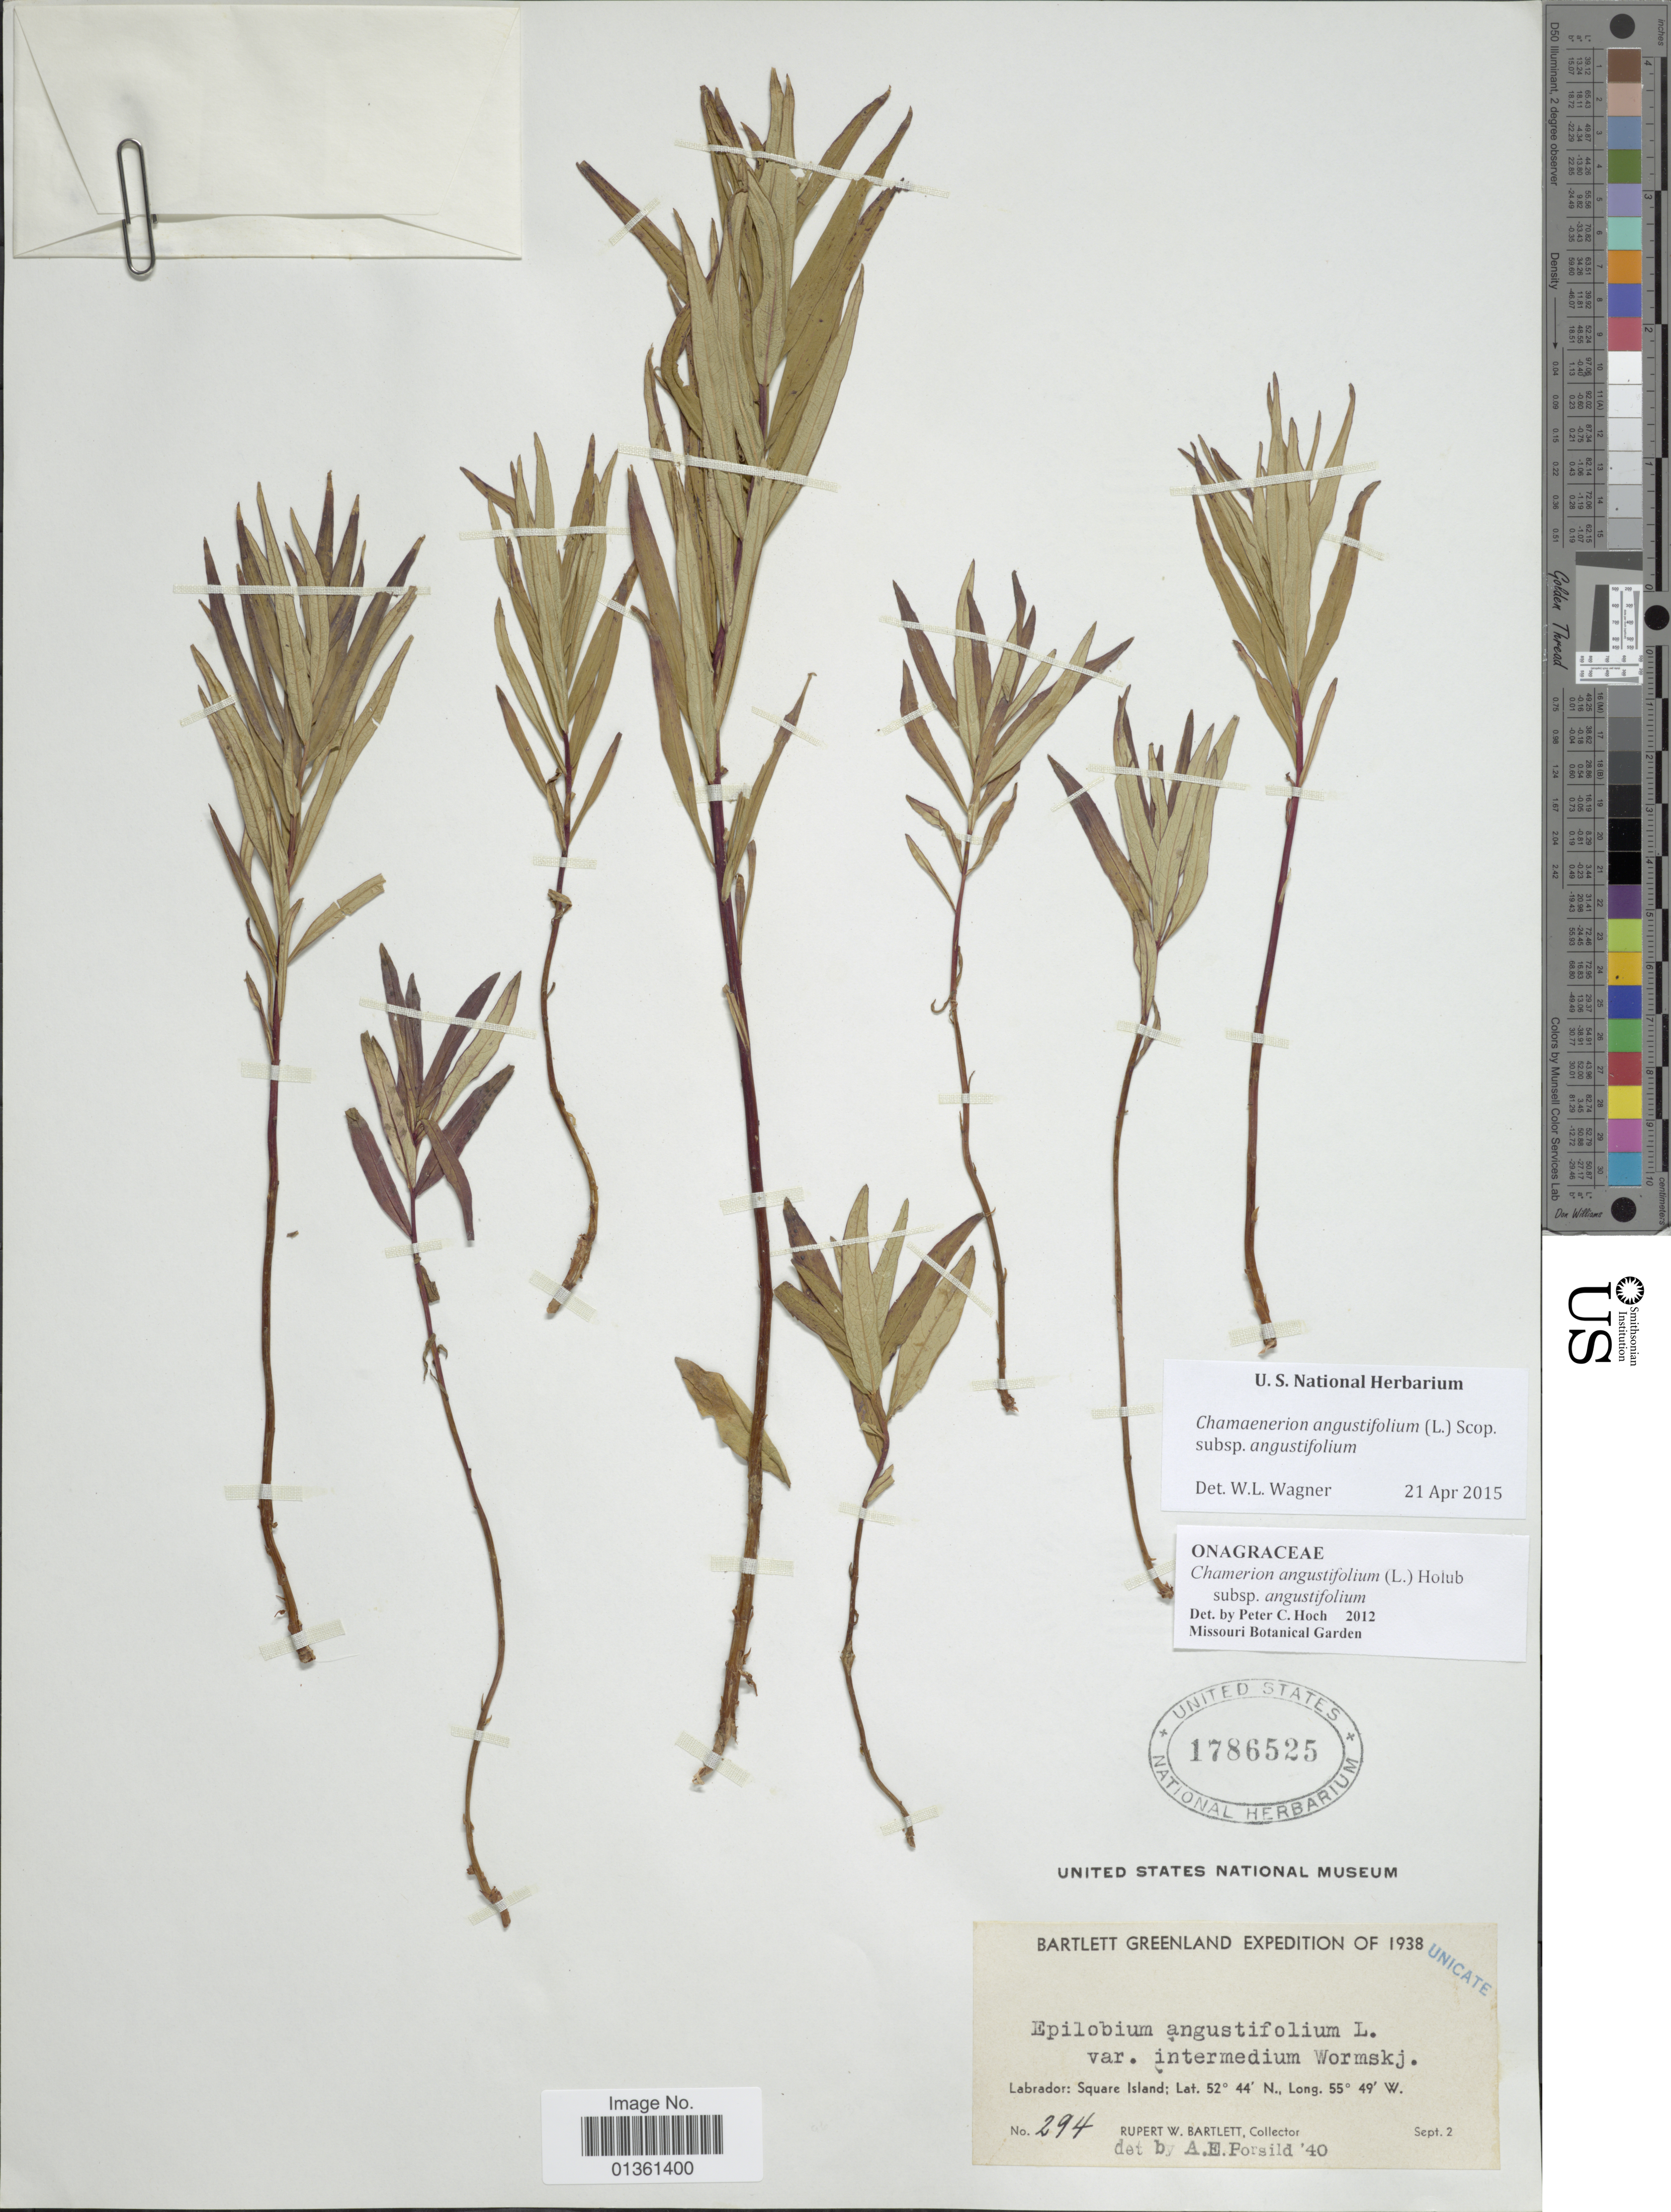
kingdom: Plantae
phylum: Tracheophyta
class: Magnoliopsida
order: Myrtales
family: Onagraceae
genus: Chamaenerion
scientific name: Chamaenerion angustifolium subsp. angustifolium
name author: (L.) Scop.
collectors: R. Bartlett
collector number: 294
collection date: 1938-09-02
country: Canada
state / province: Newfoundland and Labrador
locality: Labrador: Square Island.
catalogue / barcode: US 1786525